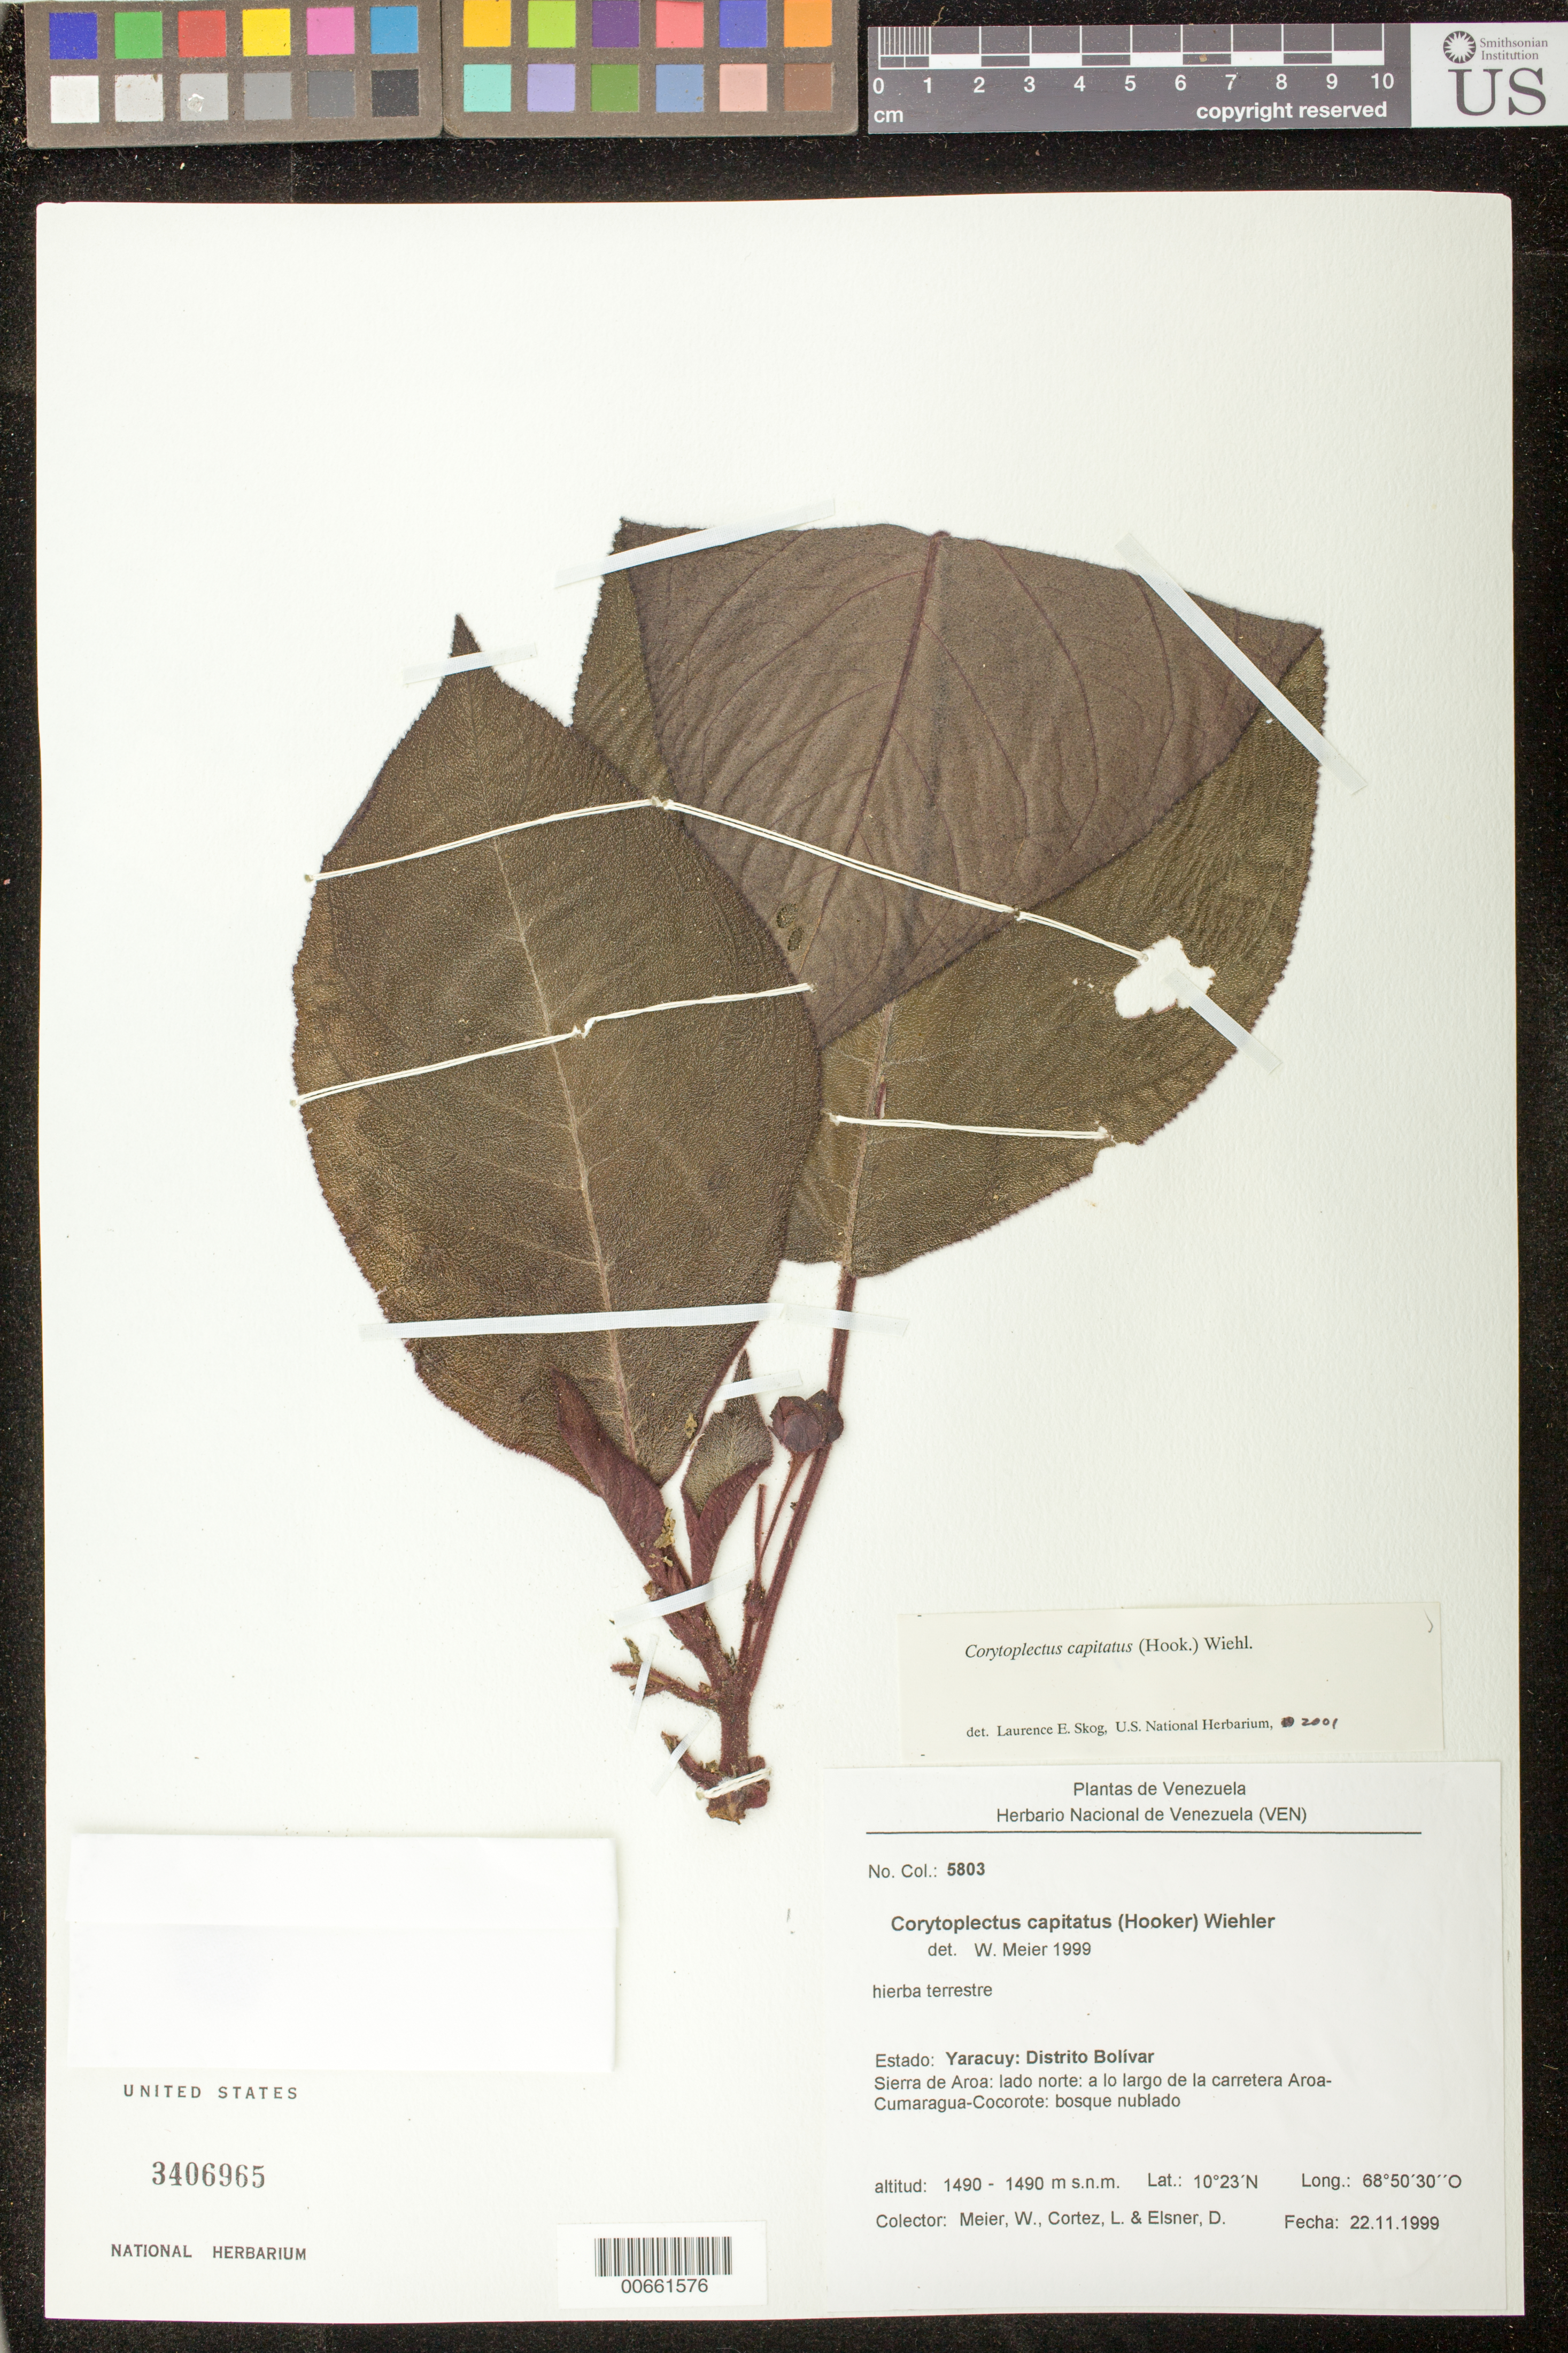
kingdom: Plantae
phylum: Tracheophyta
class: Magnoliopsida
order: Lamiales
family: Gesneriaceae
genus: Corytoplectus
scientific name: Corytoplectus capitatus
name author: (Hook.) Wiehler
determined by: Skog, Laurence E.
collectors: W. Meier, L. Cortéz & D. Elsner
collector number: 5803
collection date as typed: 22 Nov 1999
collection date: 1999-11-22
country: Venezuela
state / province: Yaracuy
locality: Distrito Bolívar; Sierra de Aroa: lado norte: a lo largo de la carretera Aroa-Cumaragua-Cocorote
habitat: Bosque nublado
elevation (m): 1490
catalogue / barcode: US 3406965